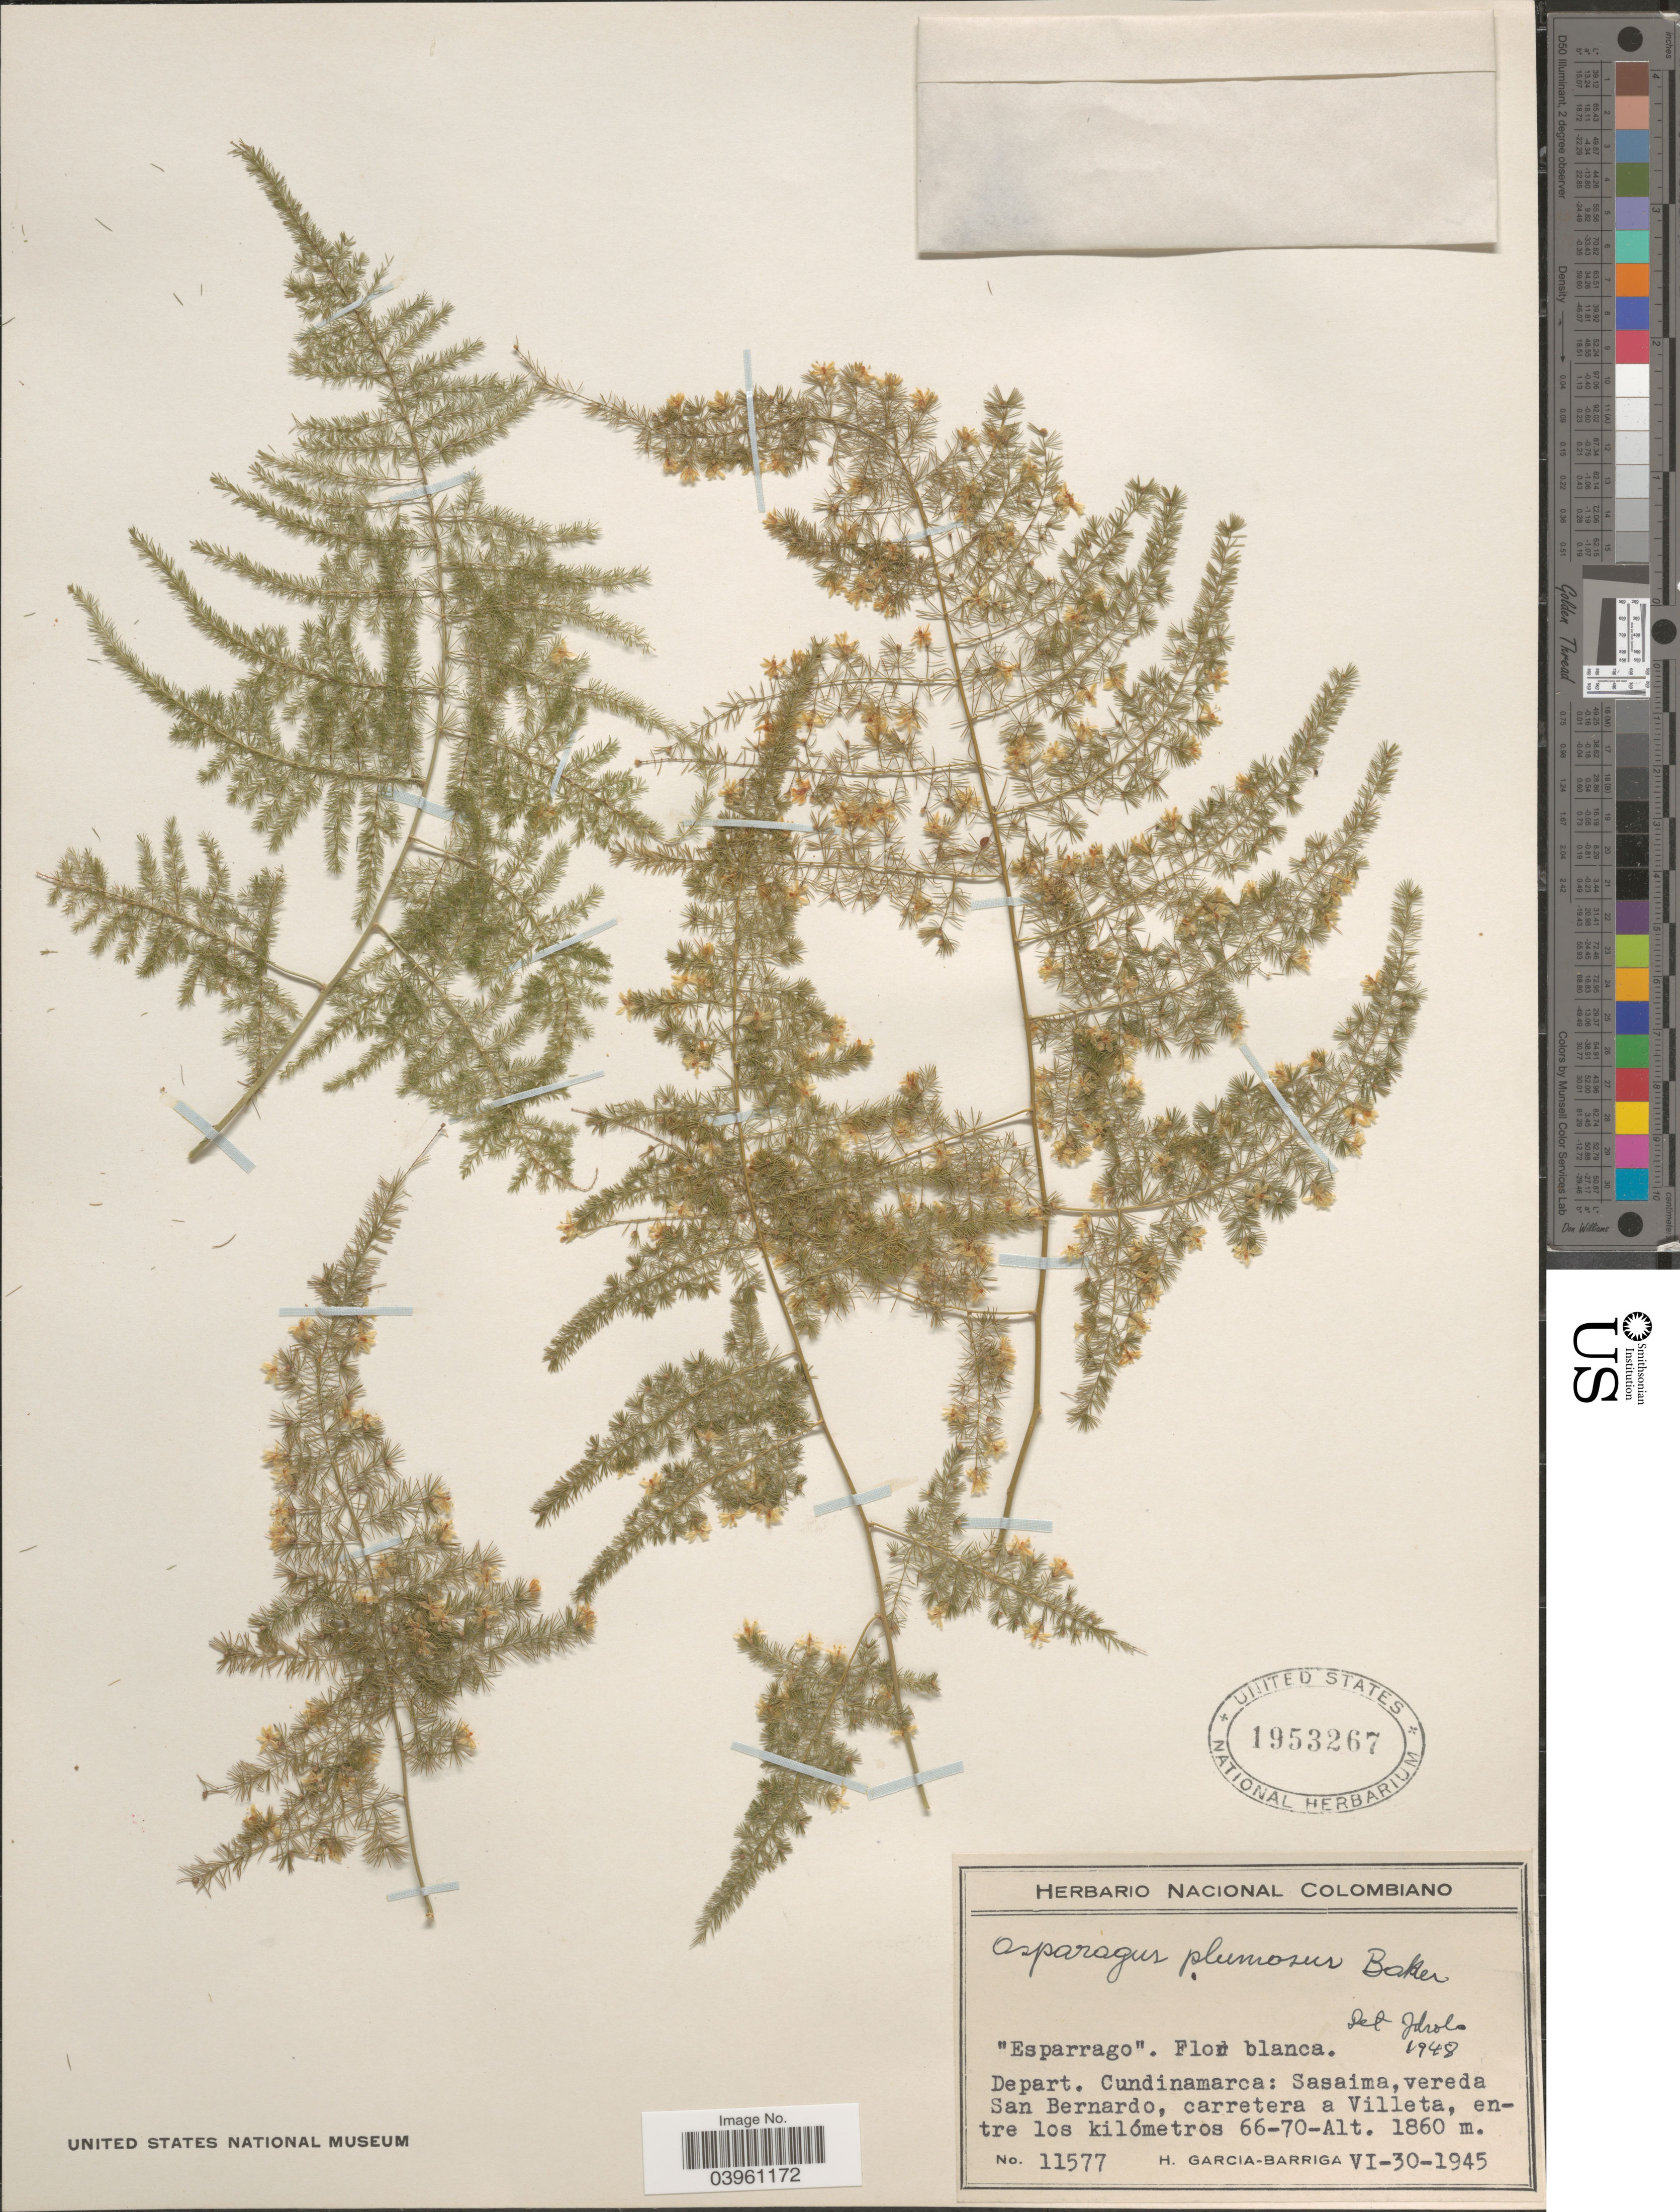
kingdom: Plantae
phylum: Tracheophyta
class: Liliopsida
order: Asparagales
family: Asparagaceae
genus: Asparagus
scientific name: Asparagus plumosus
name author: Baker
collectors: H. García Barriga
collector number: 11577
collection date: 1945-06-30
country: Colombia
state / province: Cundinamarca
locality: Depart. Cundinamarca: Sasaima, vereda San Bernardo, carretera a Villeta, entre los kilómetros 66-70.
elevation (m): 1860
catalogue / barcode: US 1953267